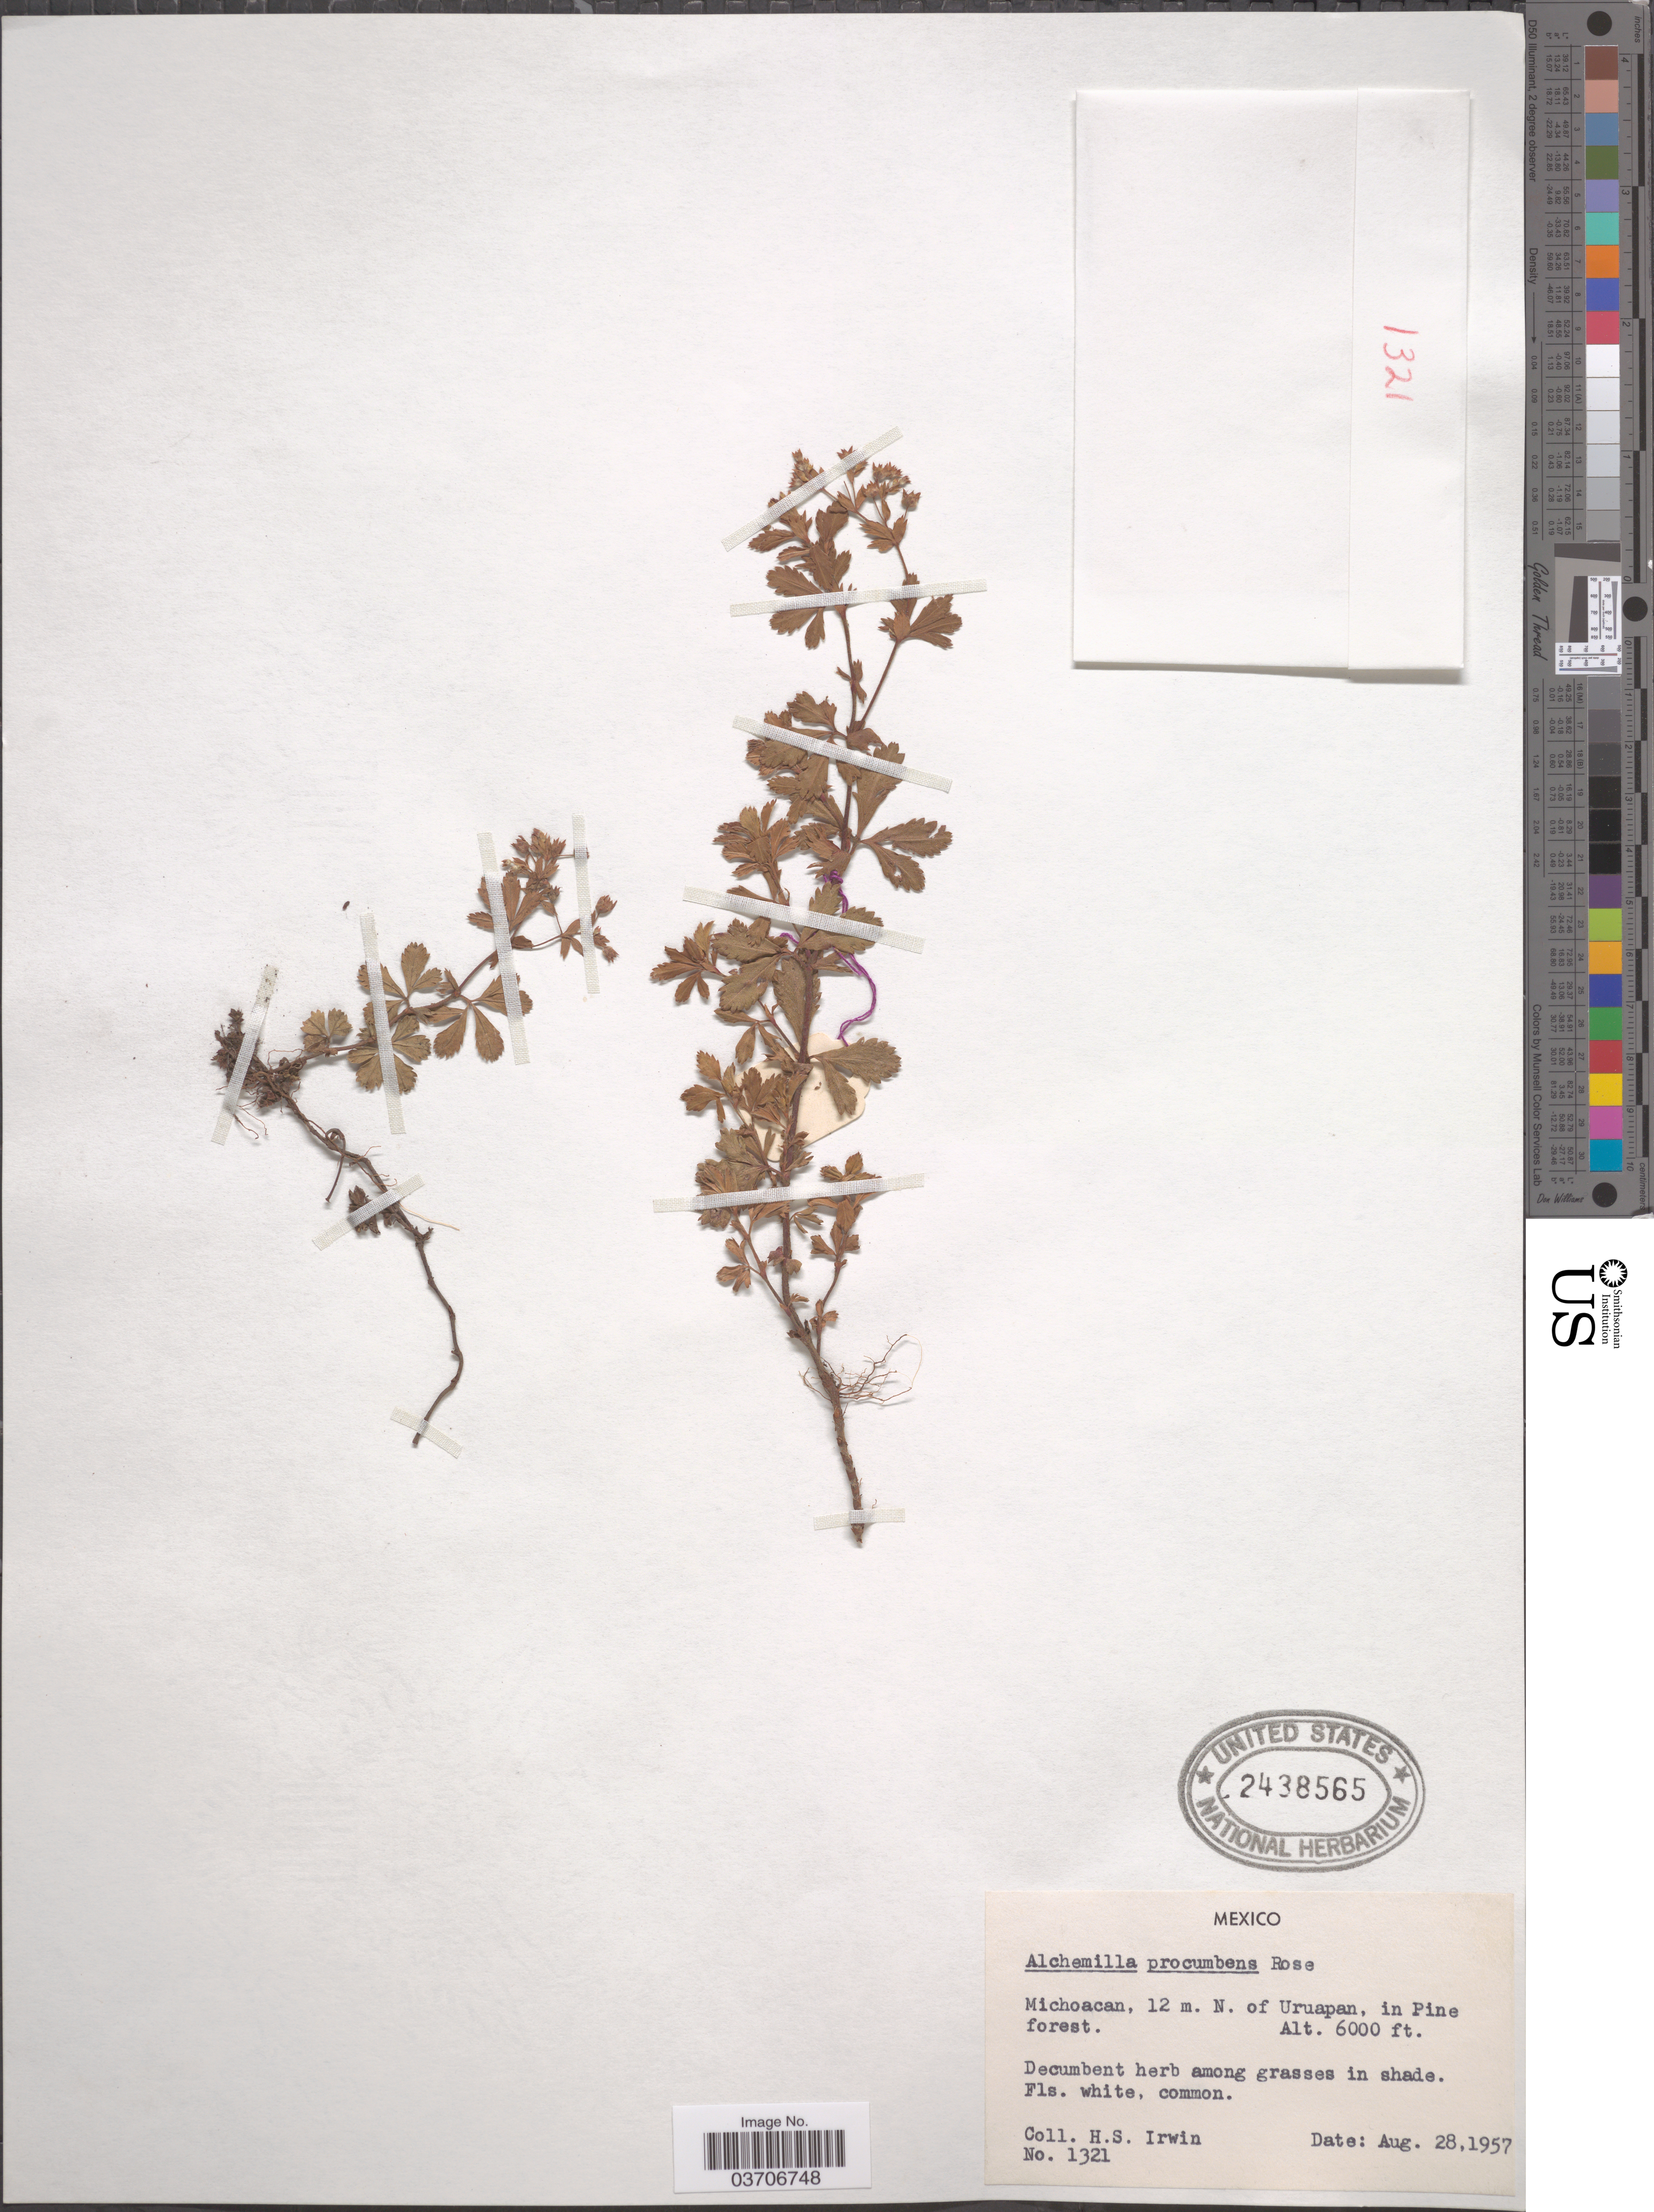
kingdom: Plantae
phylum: Tracheophyta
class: Magnoliopsida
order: Rosales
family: Rosaceae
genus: Lachemilla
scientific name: Lachemilla procumbens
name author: (Rose) Rydb.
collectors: H. Irwin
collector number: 1321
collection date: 1957-08-28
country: Mexico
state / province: Michoacán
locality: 12 m. N. of Uruapan.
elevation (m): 1829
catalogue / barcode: US 2438565